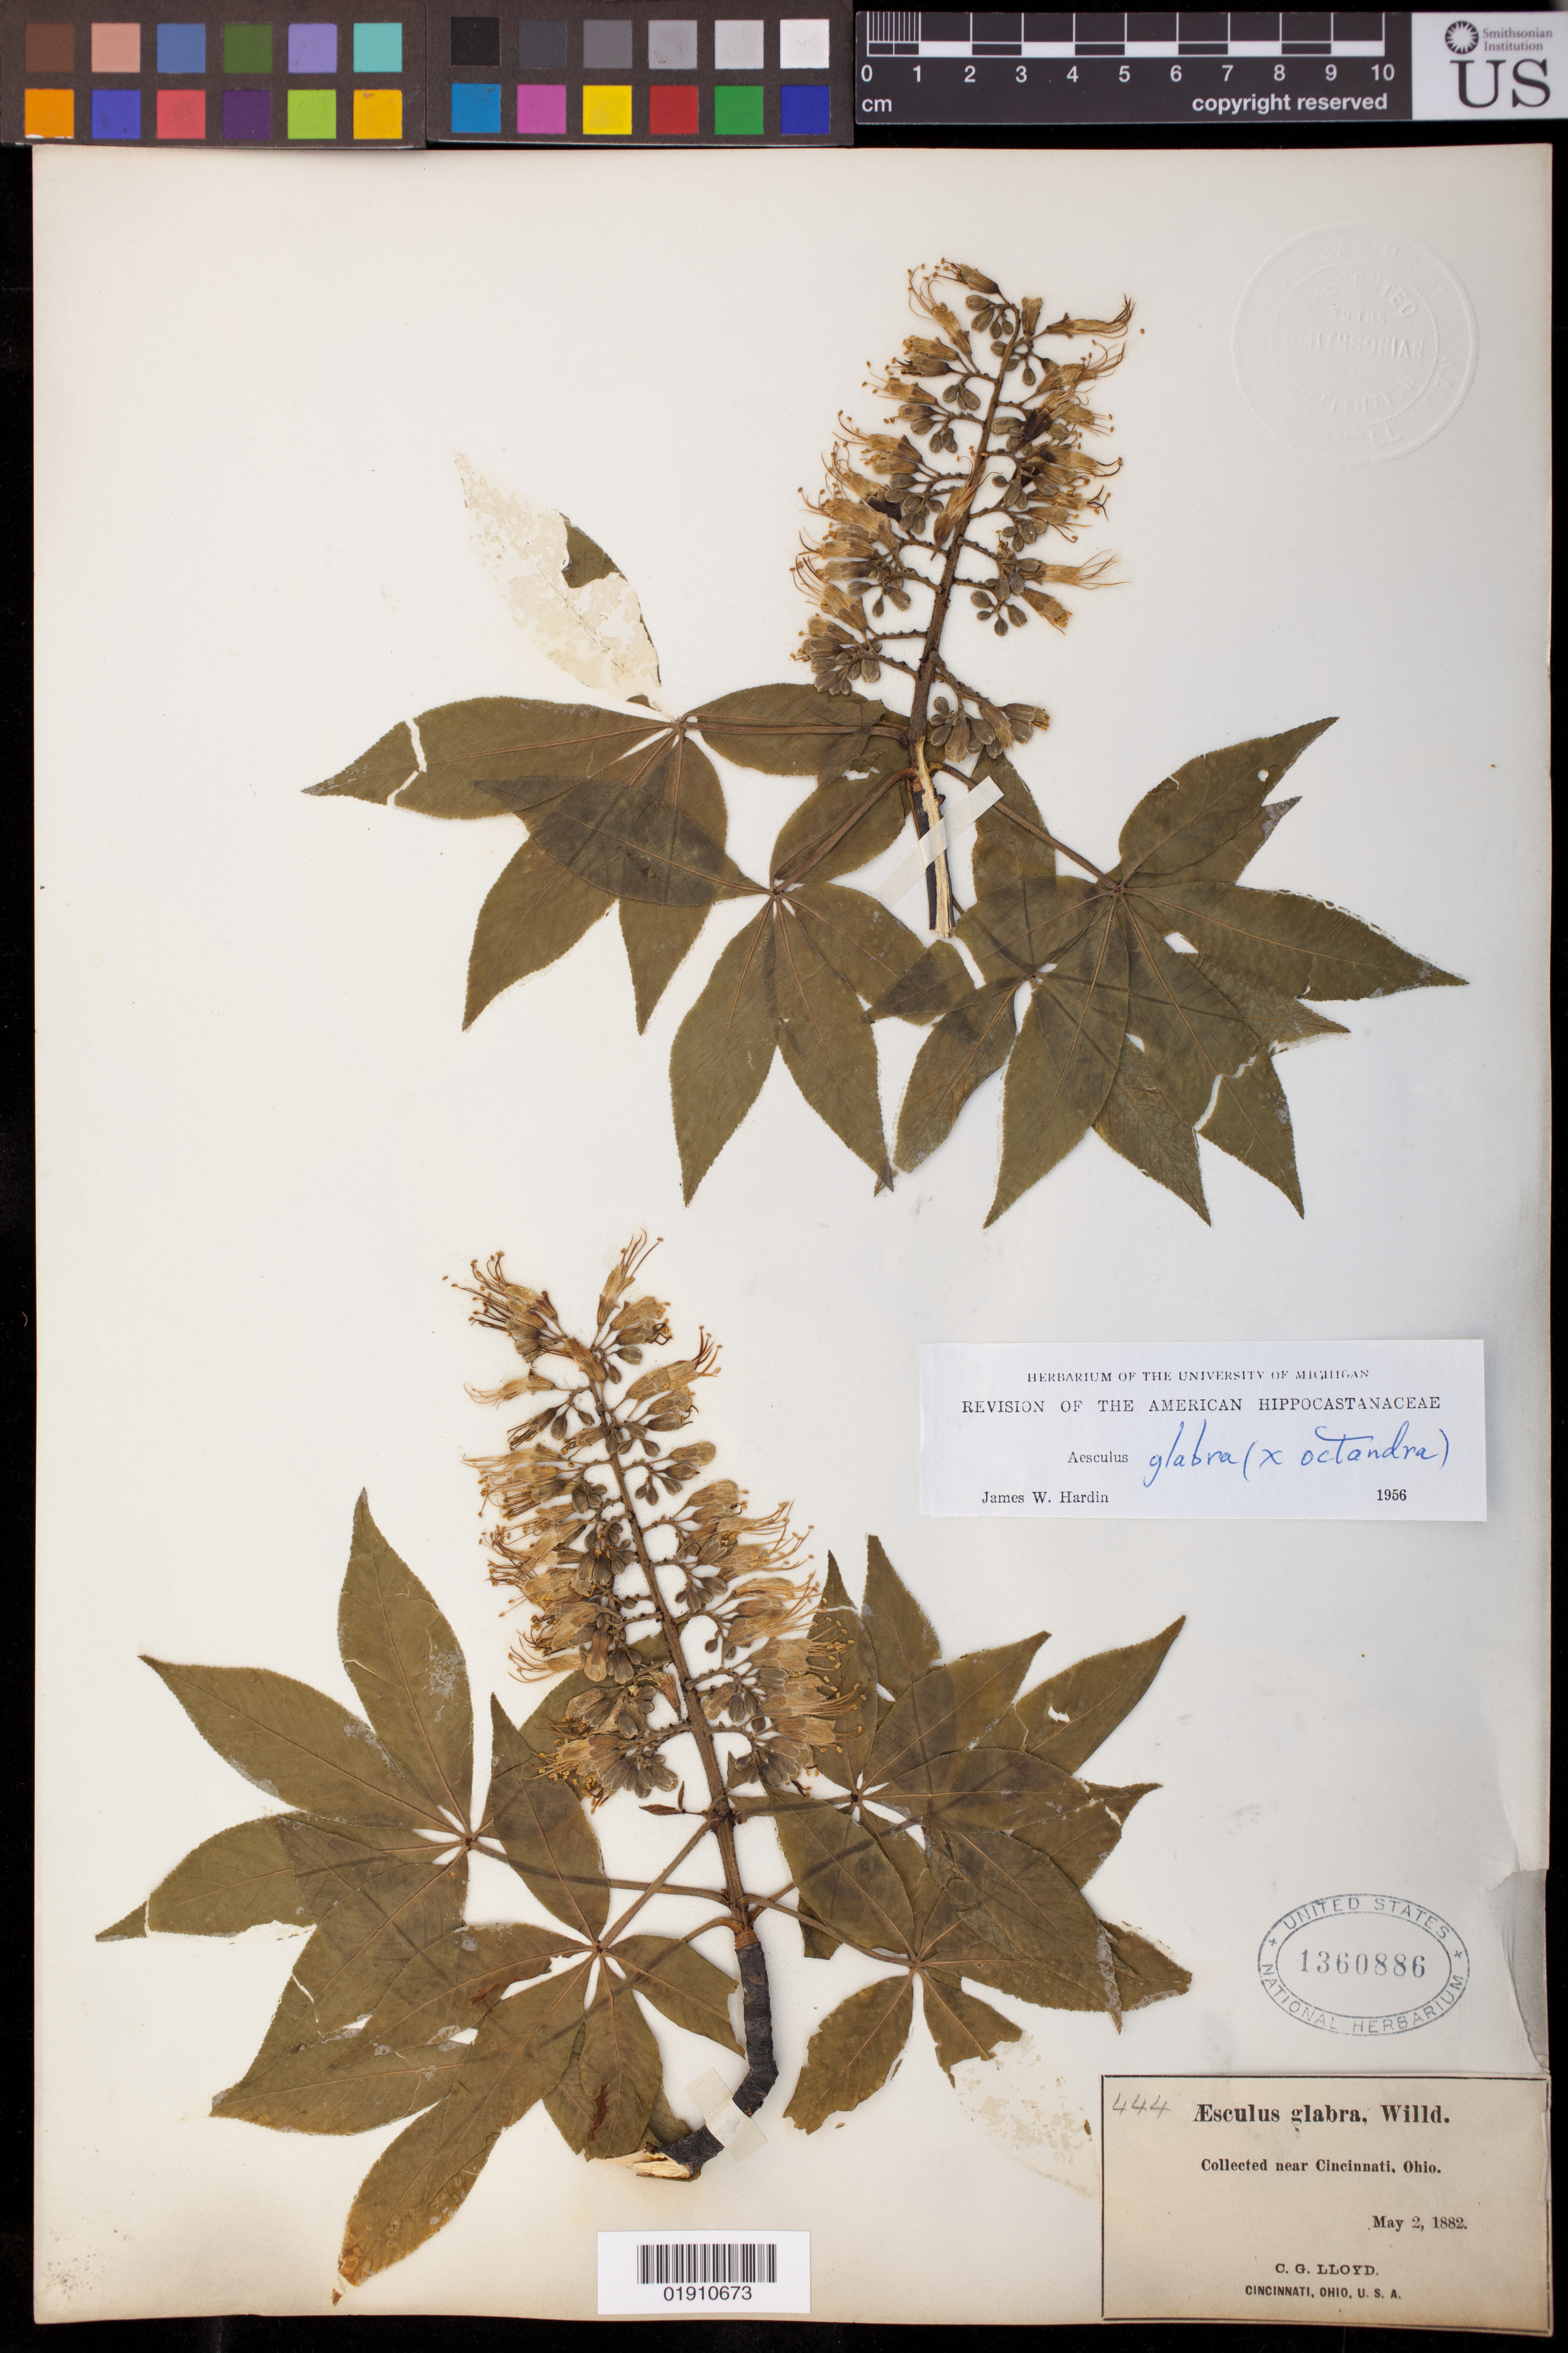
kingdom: Plantae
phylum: Tracheophyta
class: Magnoliopsida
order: Sapindales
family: Sapindaceae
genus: Aesculus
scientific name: Aesculus glabra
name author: Willd.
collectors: C. G. Lloyd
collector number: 444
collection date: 1882-05-02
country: United States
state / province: Ohio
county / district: Hamilton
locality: Collected near Cincinnati, Ohio.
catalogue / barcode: US 1360886